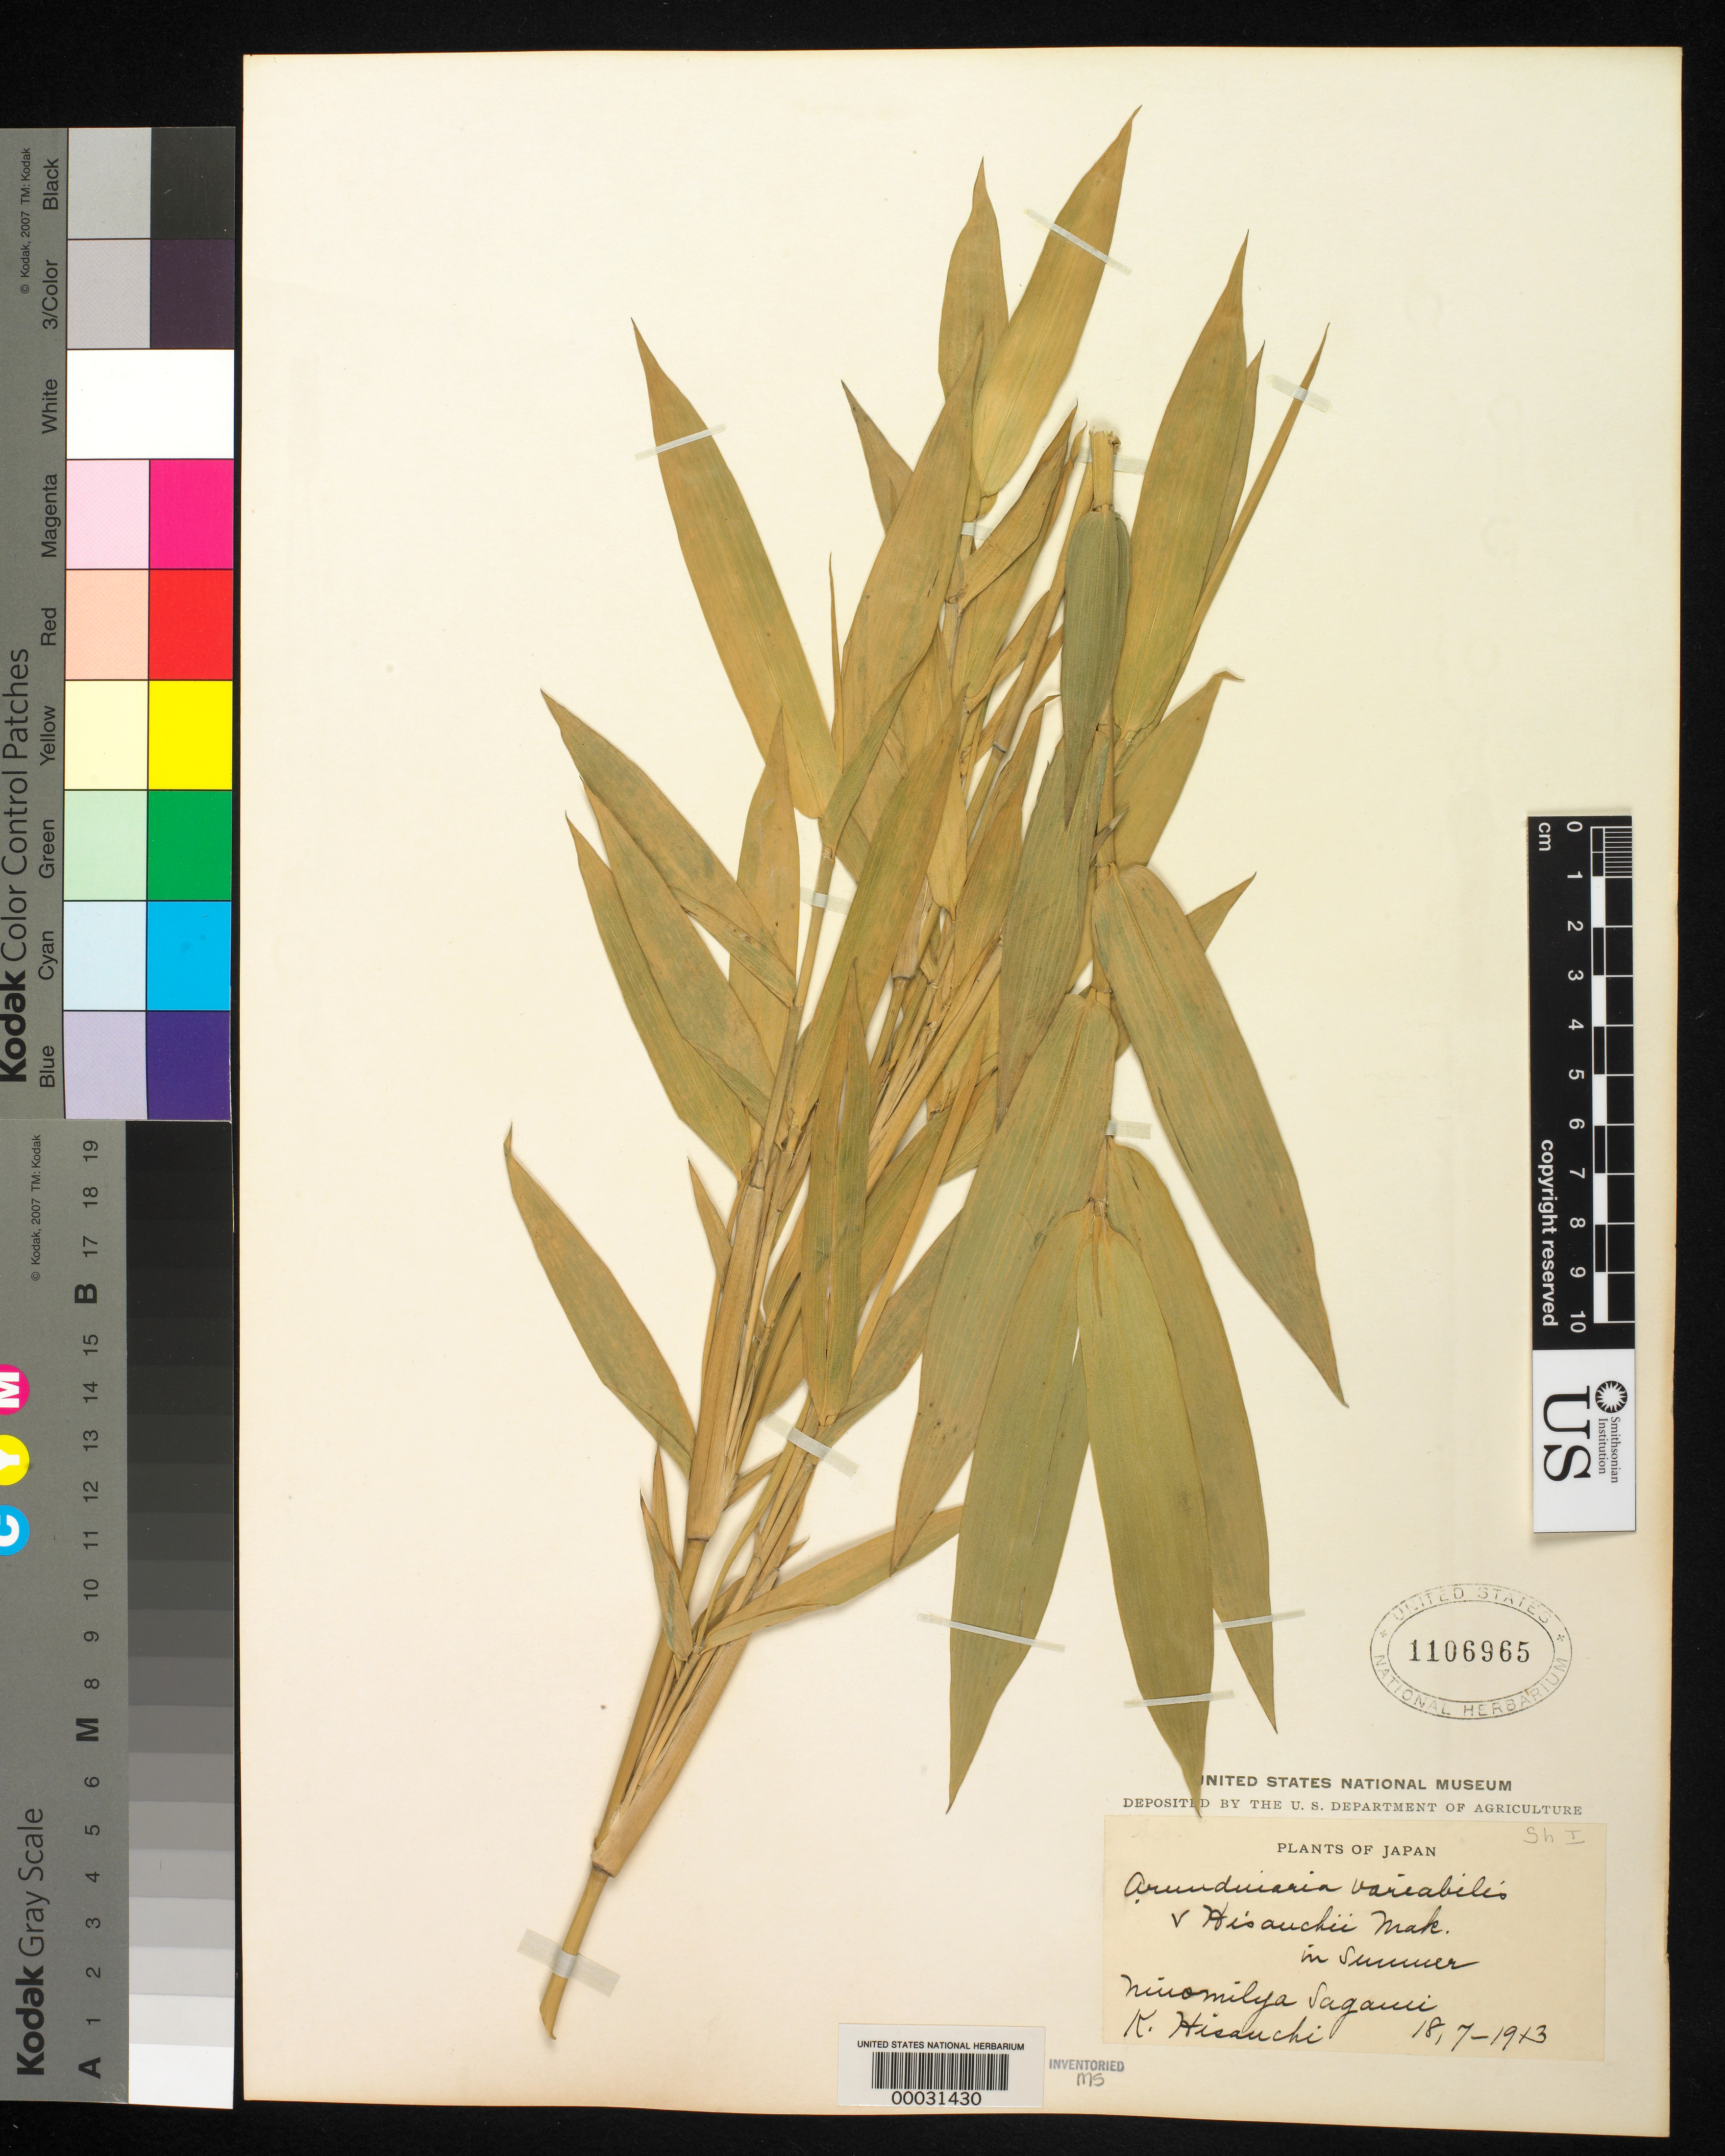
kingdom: Plantae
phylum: Tracheophyta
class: Liliopsida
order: Poales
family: Poaceae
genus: Pleioblastus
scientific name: Pleioblastus fortunei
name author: (Van Houtte) Nakai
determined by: Poaceae Reorganization Project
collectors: K. Hisauchi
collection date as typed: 18 Jul 1913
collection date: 1913-07-18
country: Japan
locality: Niuomilya, sagami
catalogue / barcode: US 1106965